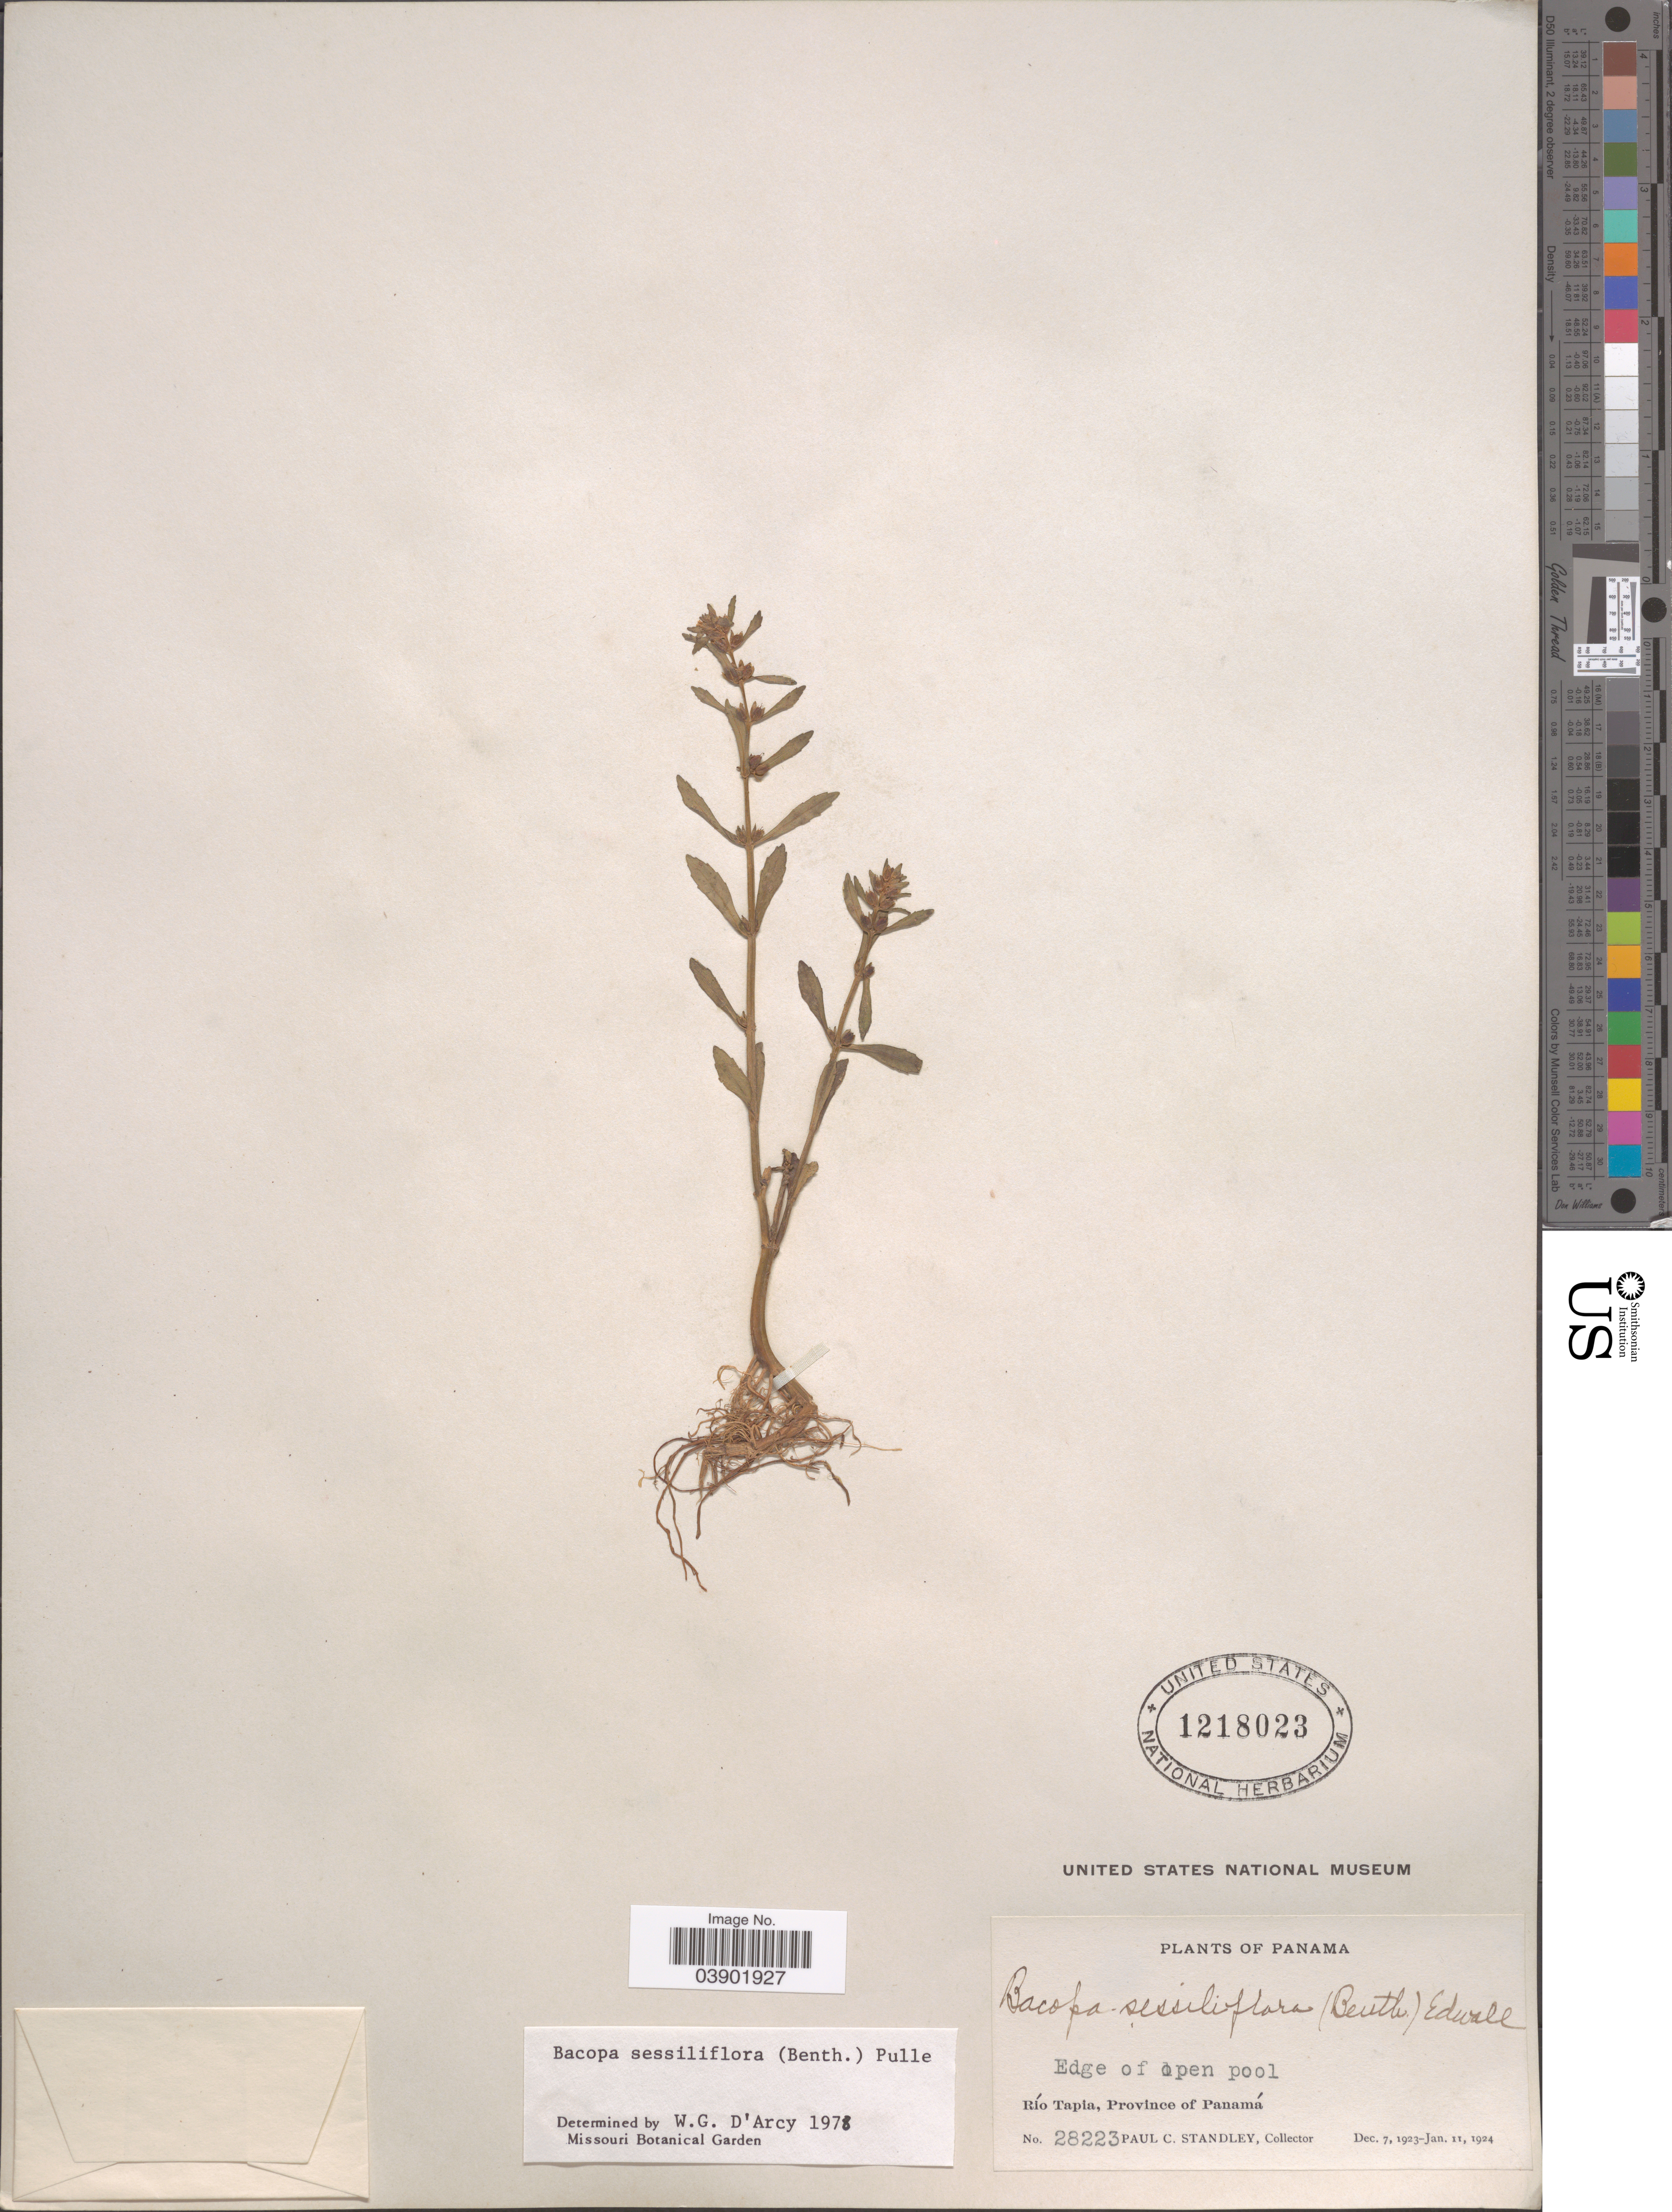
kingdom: Plantae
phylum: Tracheophyta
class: Magnoliopsida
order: Lamiales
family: Plantaginaceae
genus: Bacopa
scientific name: Bacopa sessiliflora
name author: (Benth.) Edwall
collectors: P. C. Standley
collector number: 28223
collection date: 1923-12-07/1924-01-11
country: Panama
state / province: Panamá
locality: Río Tapia.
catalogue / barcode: US 1218023